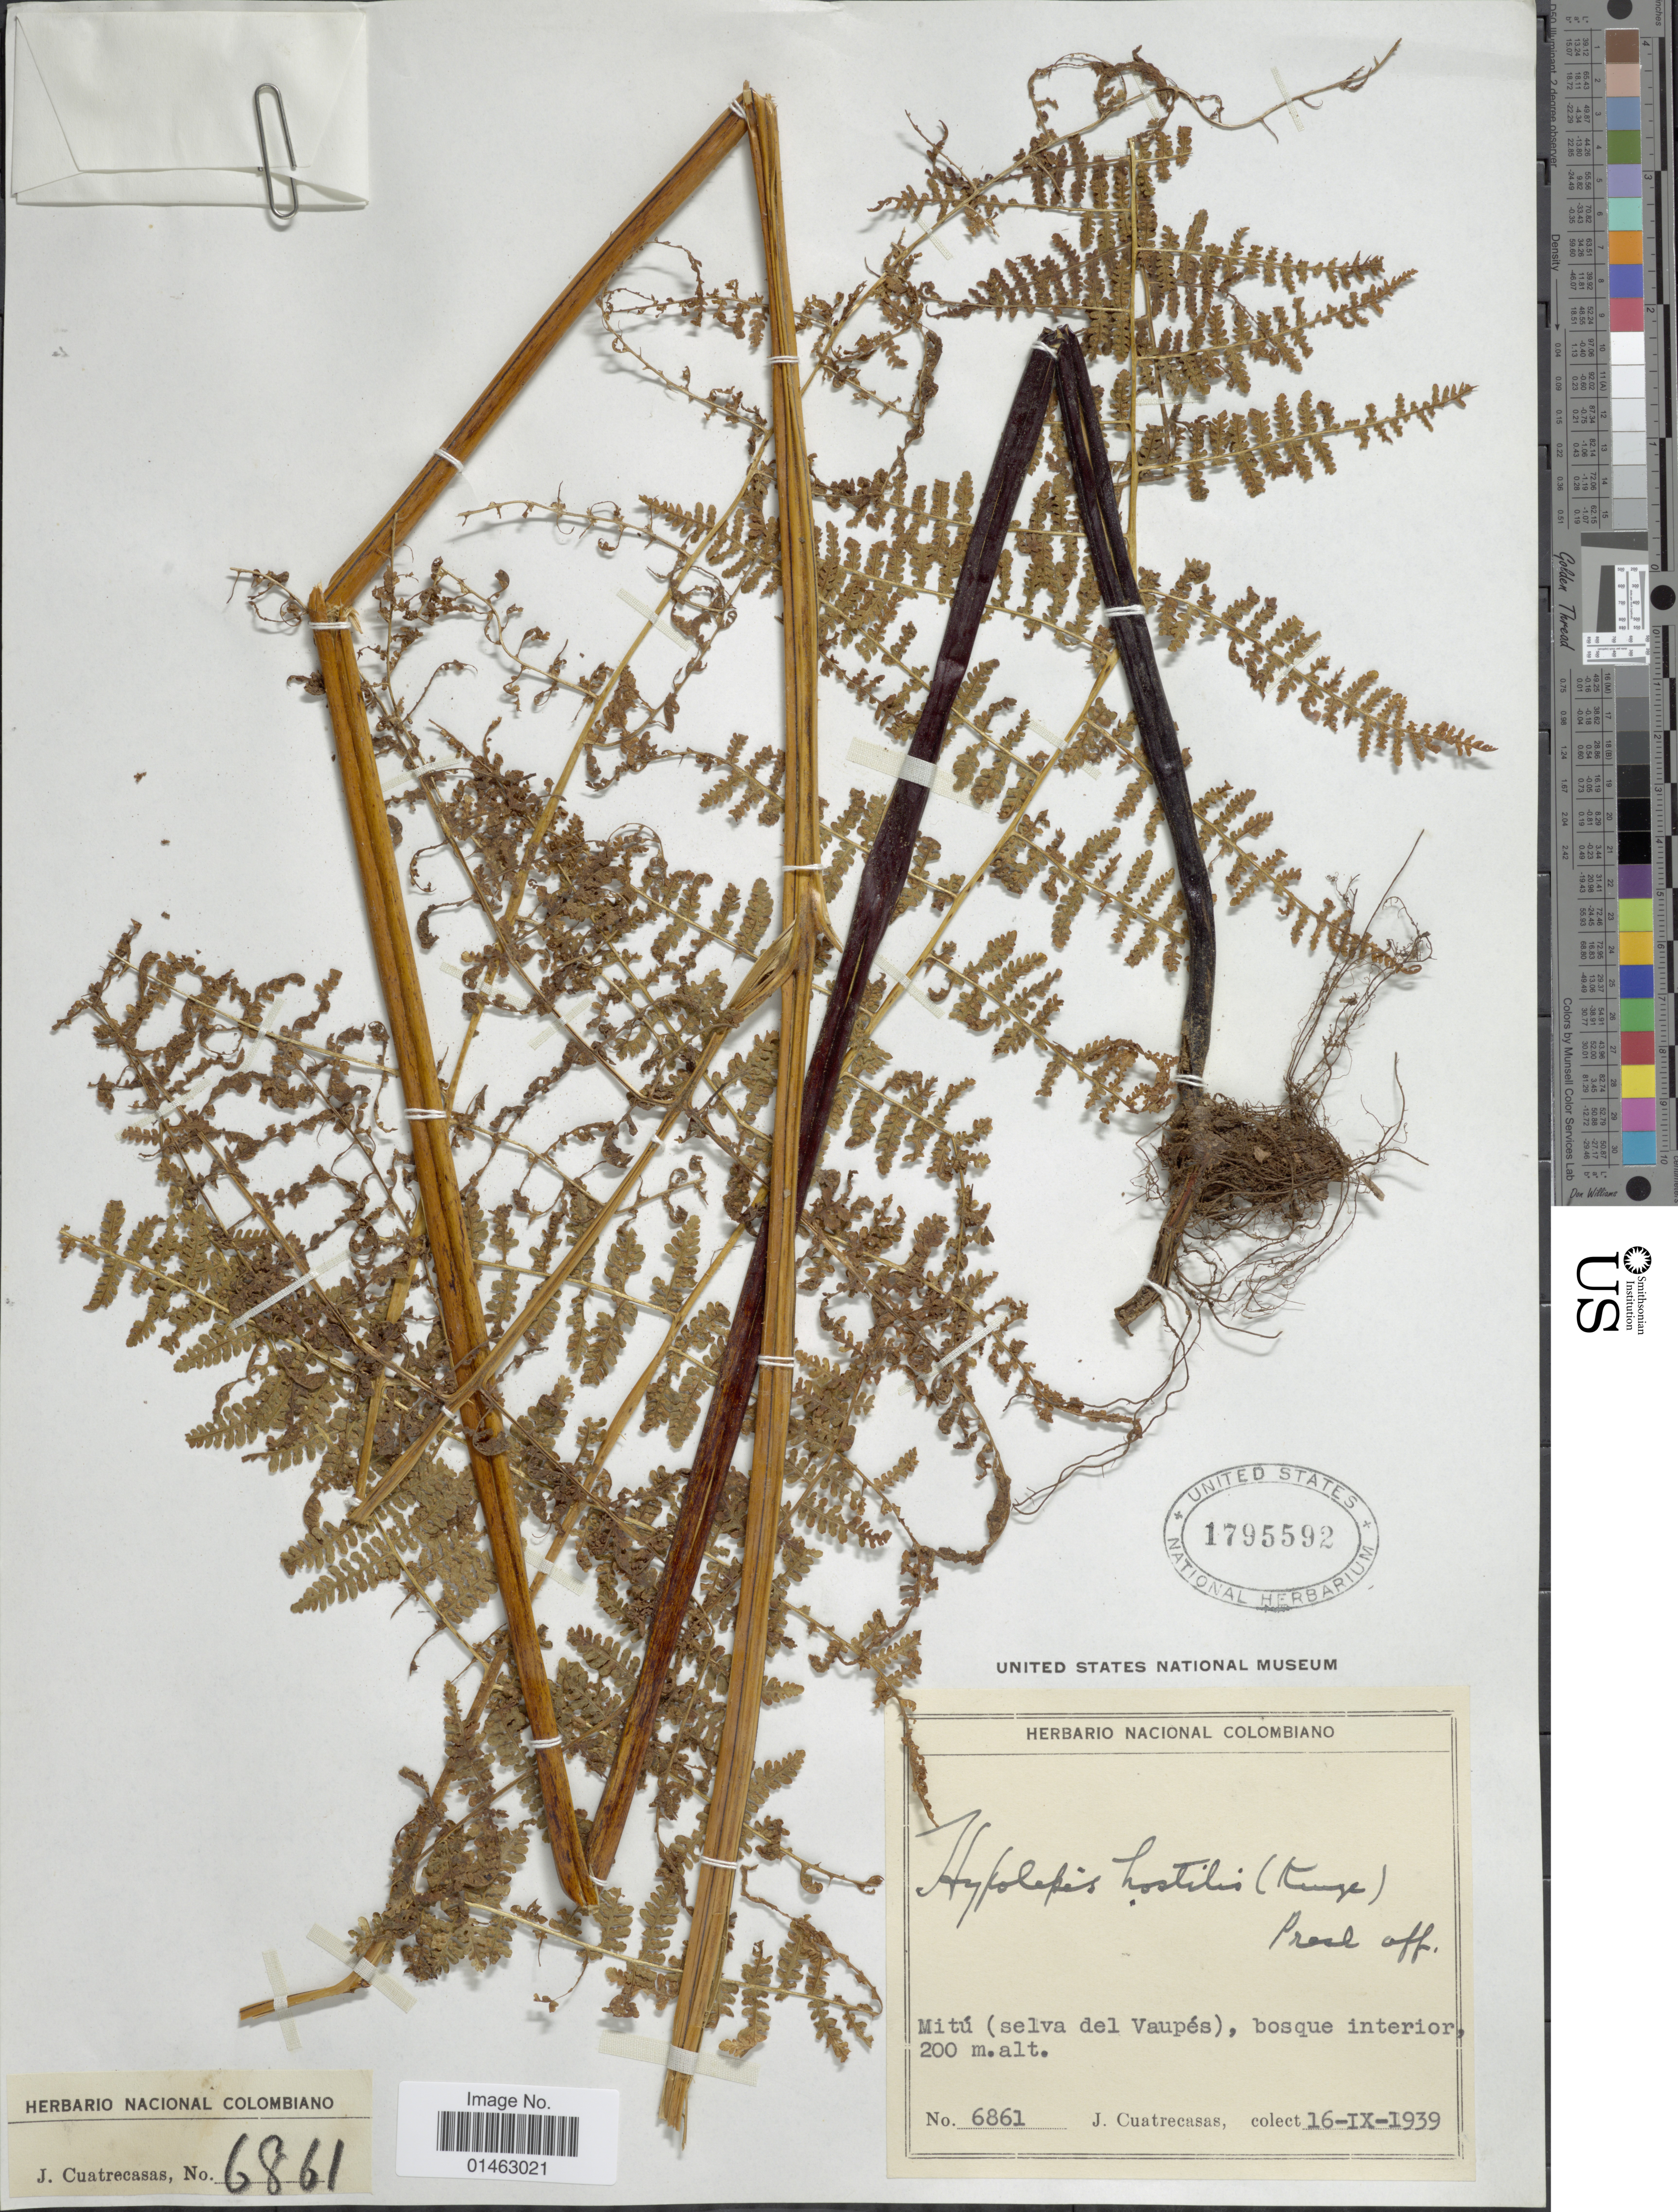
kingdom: Plantae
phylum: Tracheophyta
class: Polypodiopsida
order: Polypodiales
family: Dennstaedtiaceae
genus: Hypolepis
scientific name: Hypolepis hostilis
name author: (Kunze) C. Presl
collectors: J. Cuatrecasas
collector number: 6861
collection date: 1939-09-16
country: Colombia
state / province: Vaupés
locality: Mitú (selva del Vaupés), bosque interior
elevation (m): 200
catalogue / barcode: US 1795592